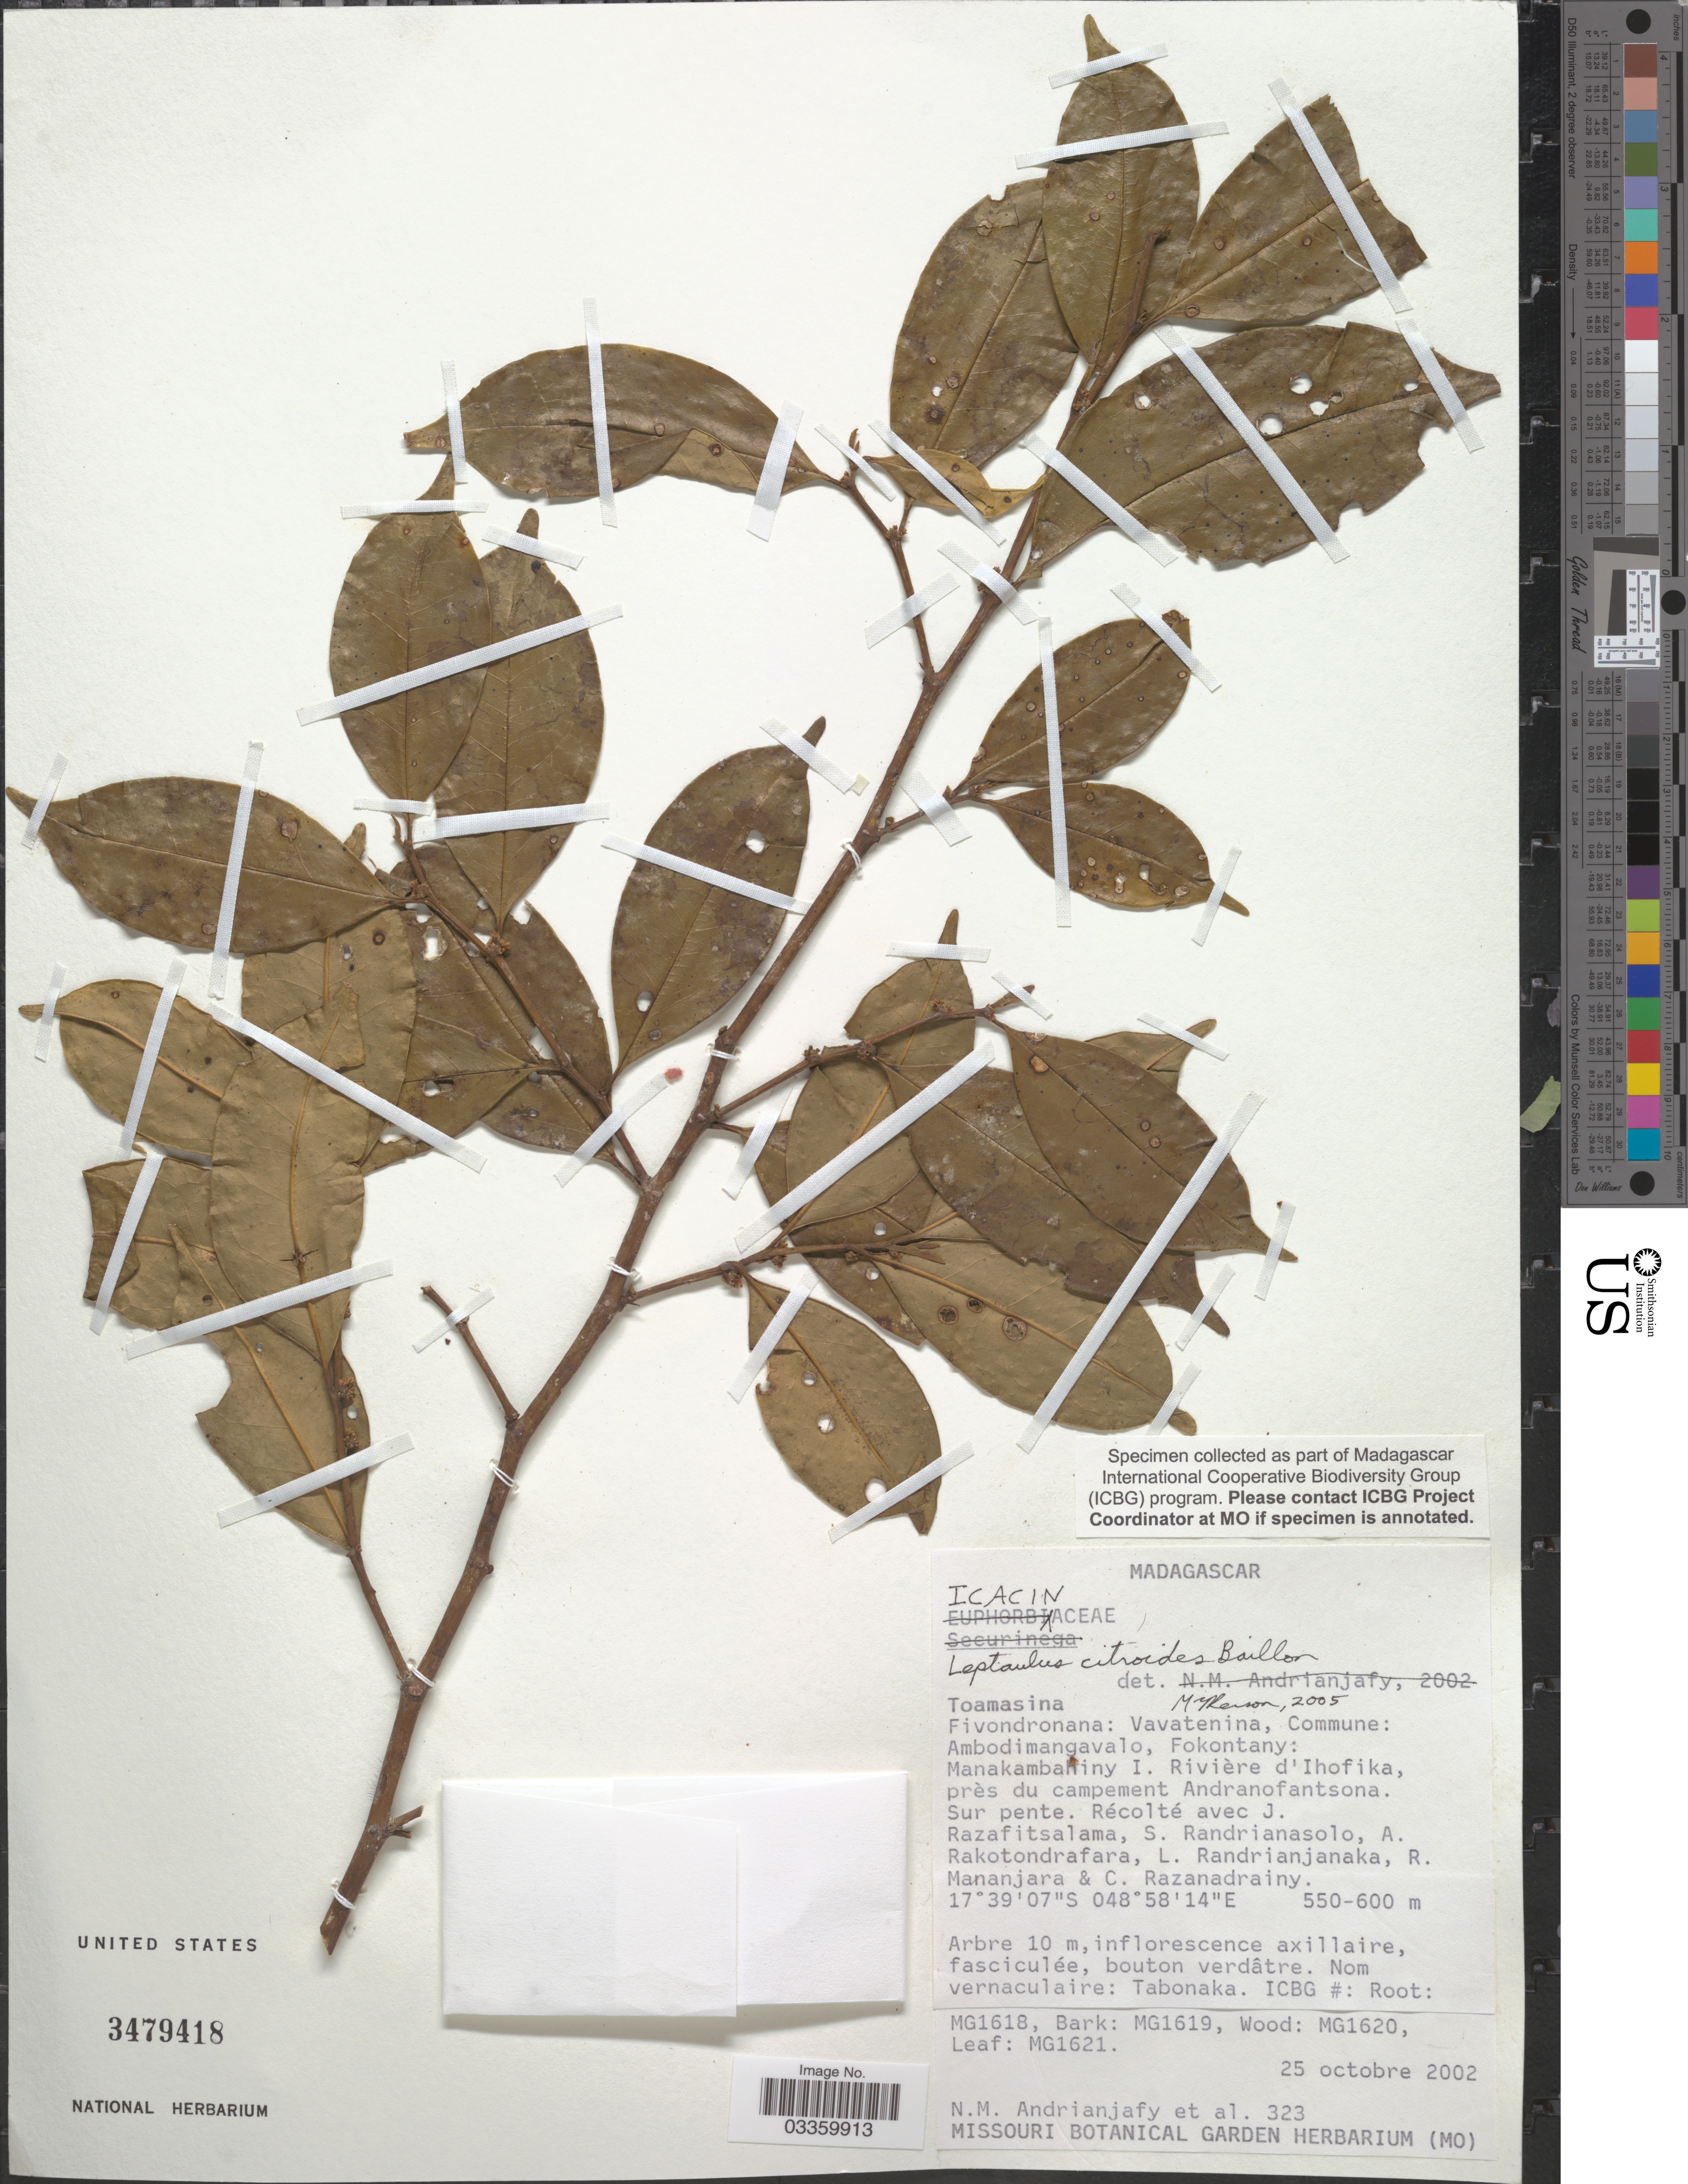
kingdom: Plantae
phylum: Tracheophyta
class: Magnoliopsida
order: Cardiopteridales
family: Cardiopteridaceae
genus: Leptaulus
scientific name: Leptaulus citroides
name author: Baill.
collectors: N. M. Andrianjafy, J. Razafitsalama, L. Randrianjanaka, R. Mananjara & C. Razanadrainy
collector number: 323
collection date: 2002-10-25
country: Madagascar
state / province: Analanjirofo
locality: Fivondronana: Vavatenina, Commune: Ambodimanhavalo, Fokontany: Manakambahiny I. Rivière d'Ihofika, près du campement Andranofantsona. Sur pente.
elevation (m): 550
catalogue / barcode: US 3479418